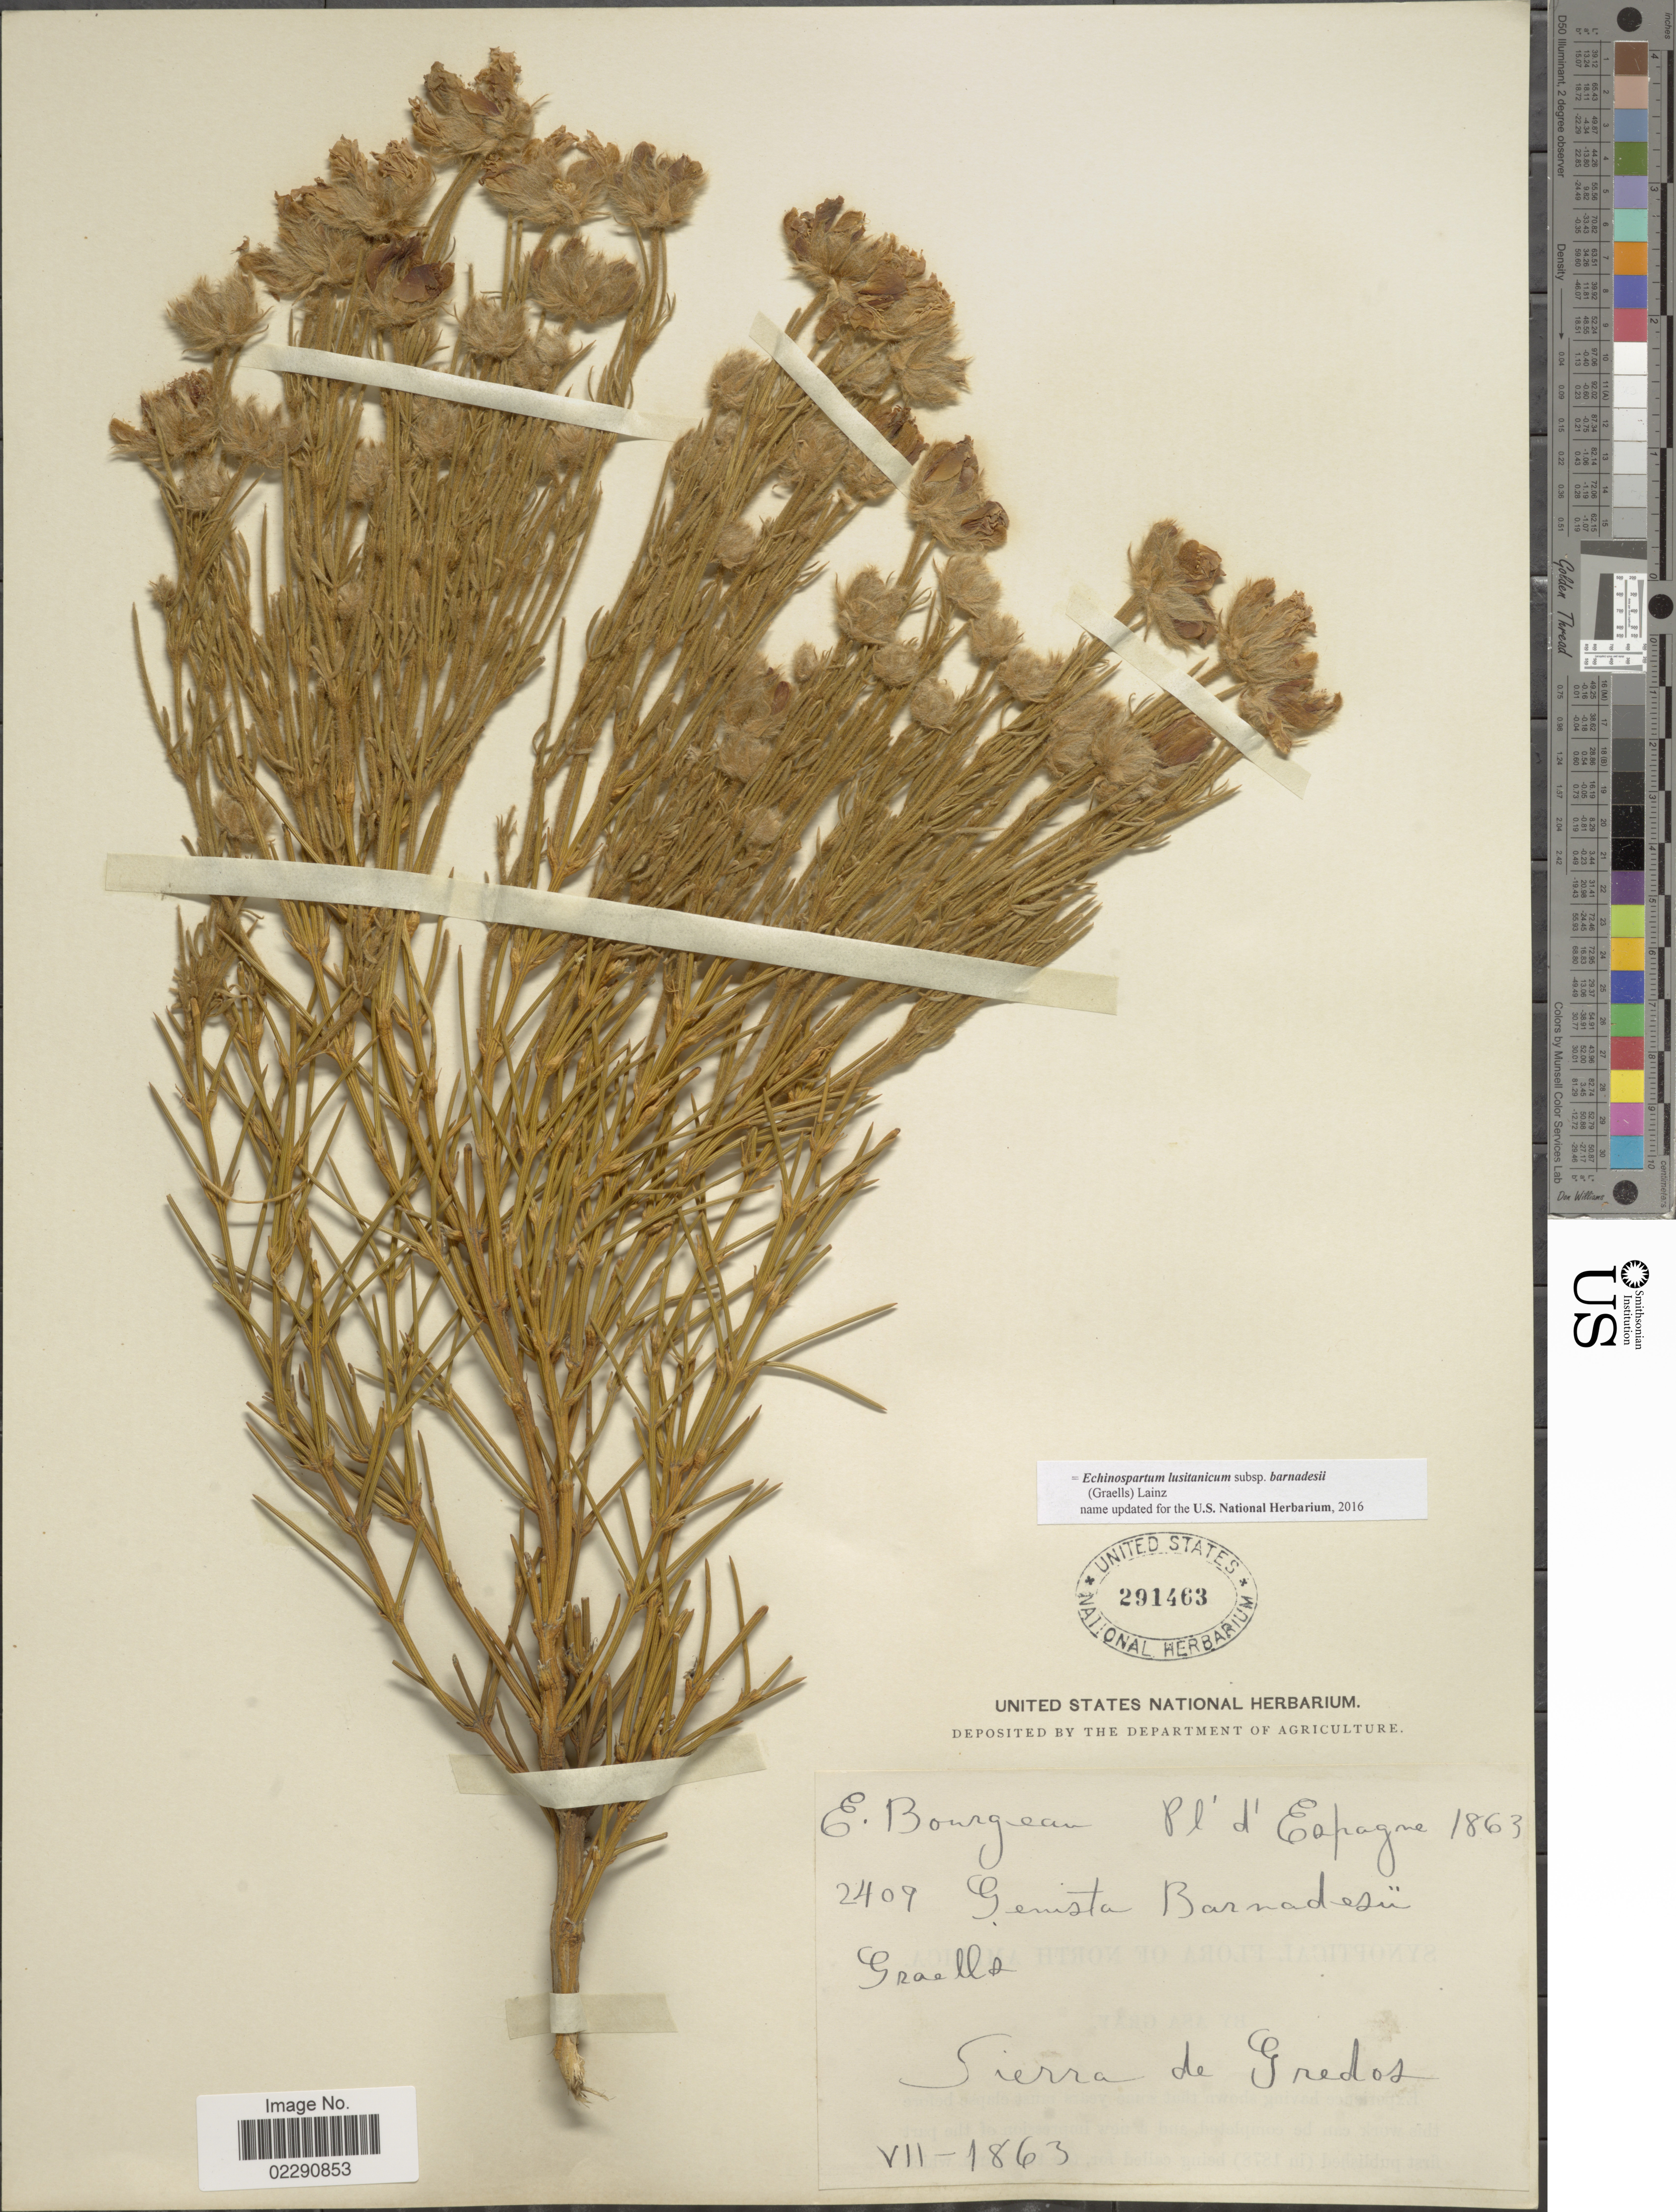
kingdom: Plantae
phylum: Tracheophyta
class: Magnoliopsida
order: Fabales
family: Fabaceae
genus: Echinospartum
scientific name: Echinospartum lusitanicum subsp. barnadesii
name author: (Graells) Laínz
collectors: E. Bourgeau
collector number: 2409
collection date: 1863-07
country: Spain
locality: Espagne, Sierra de Gredos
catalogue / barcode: US 291463